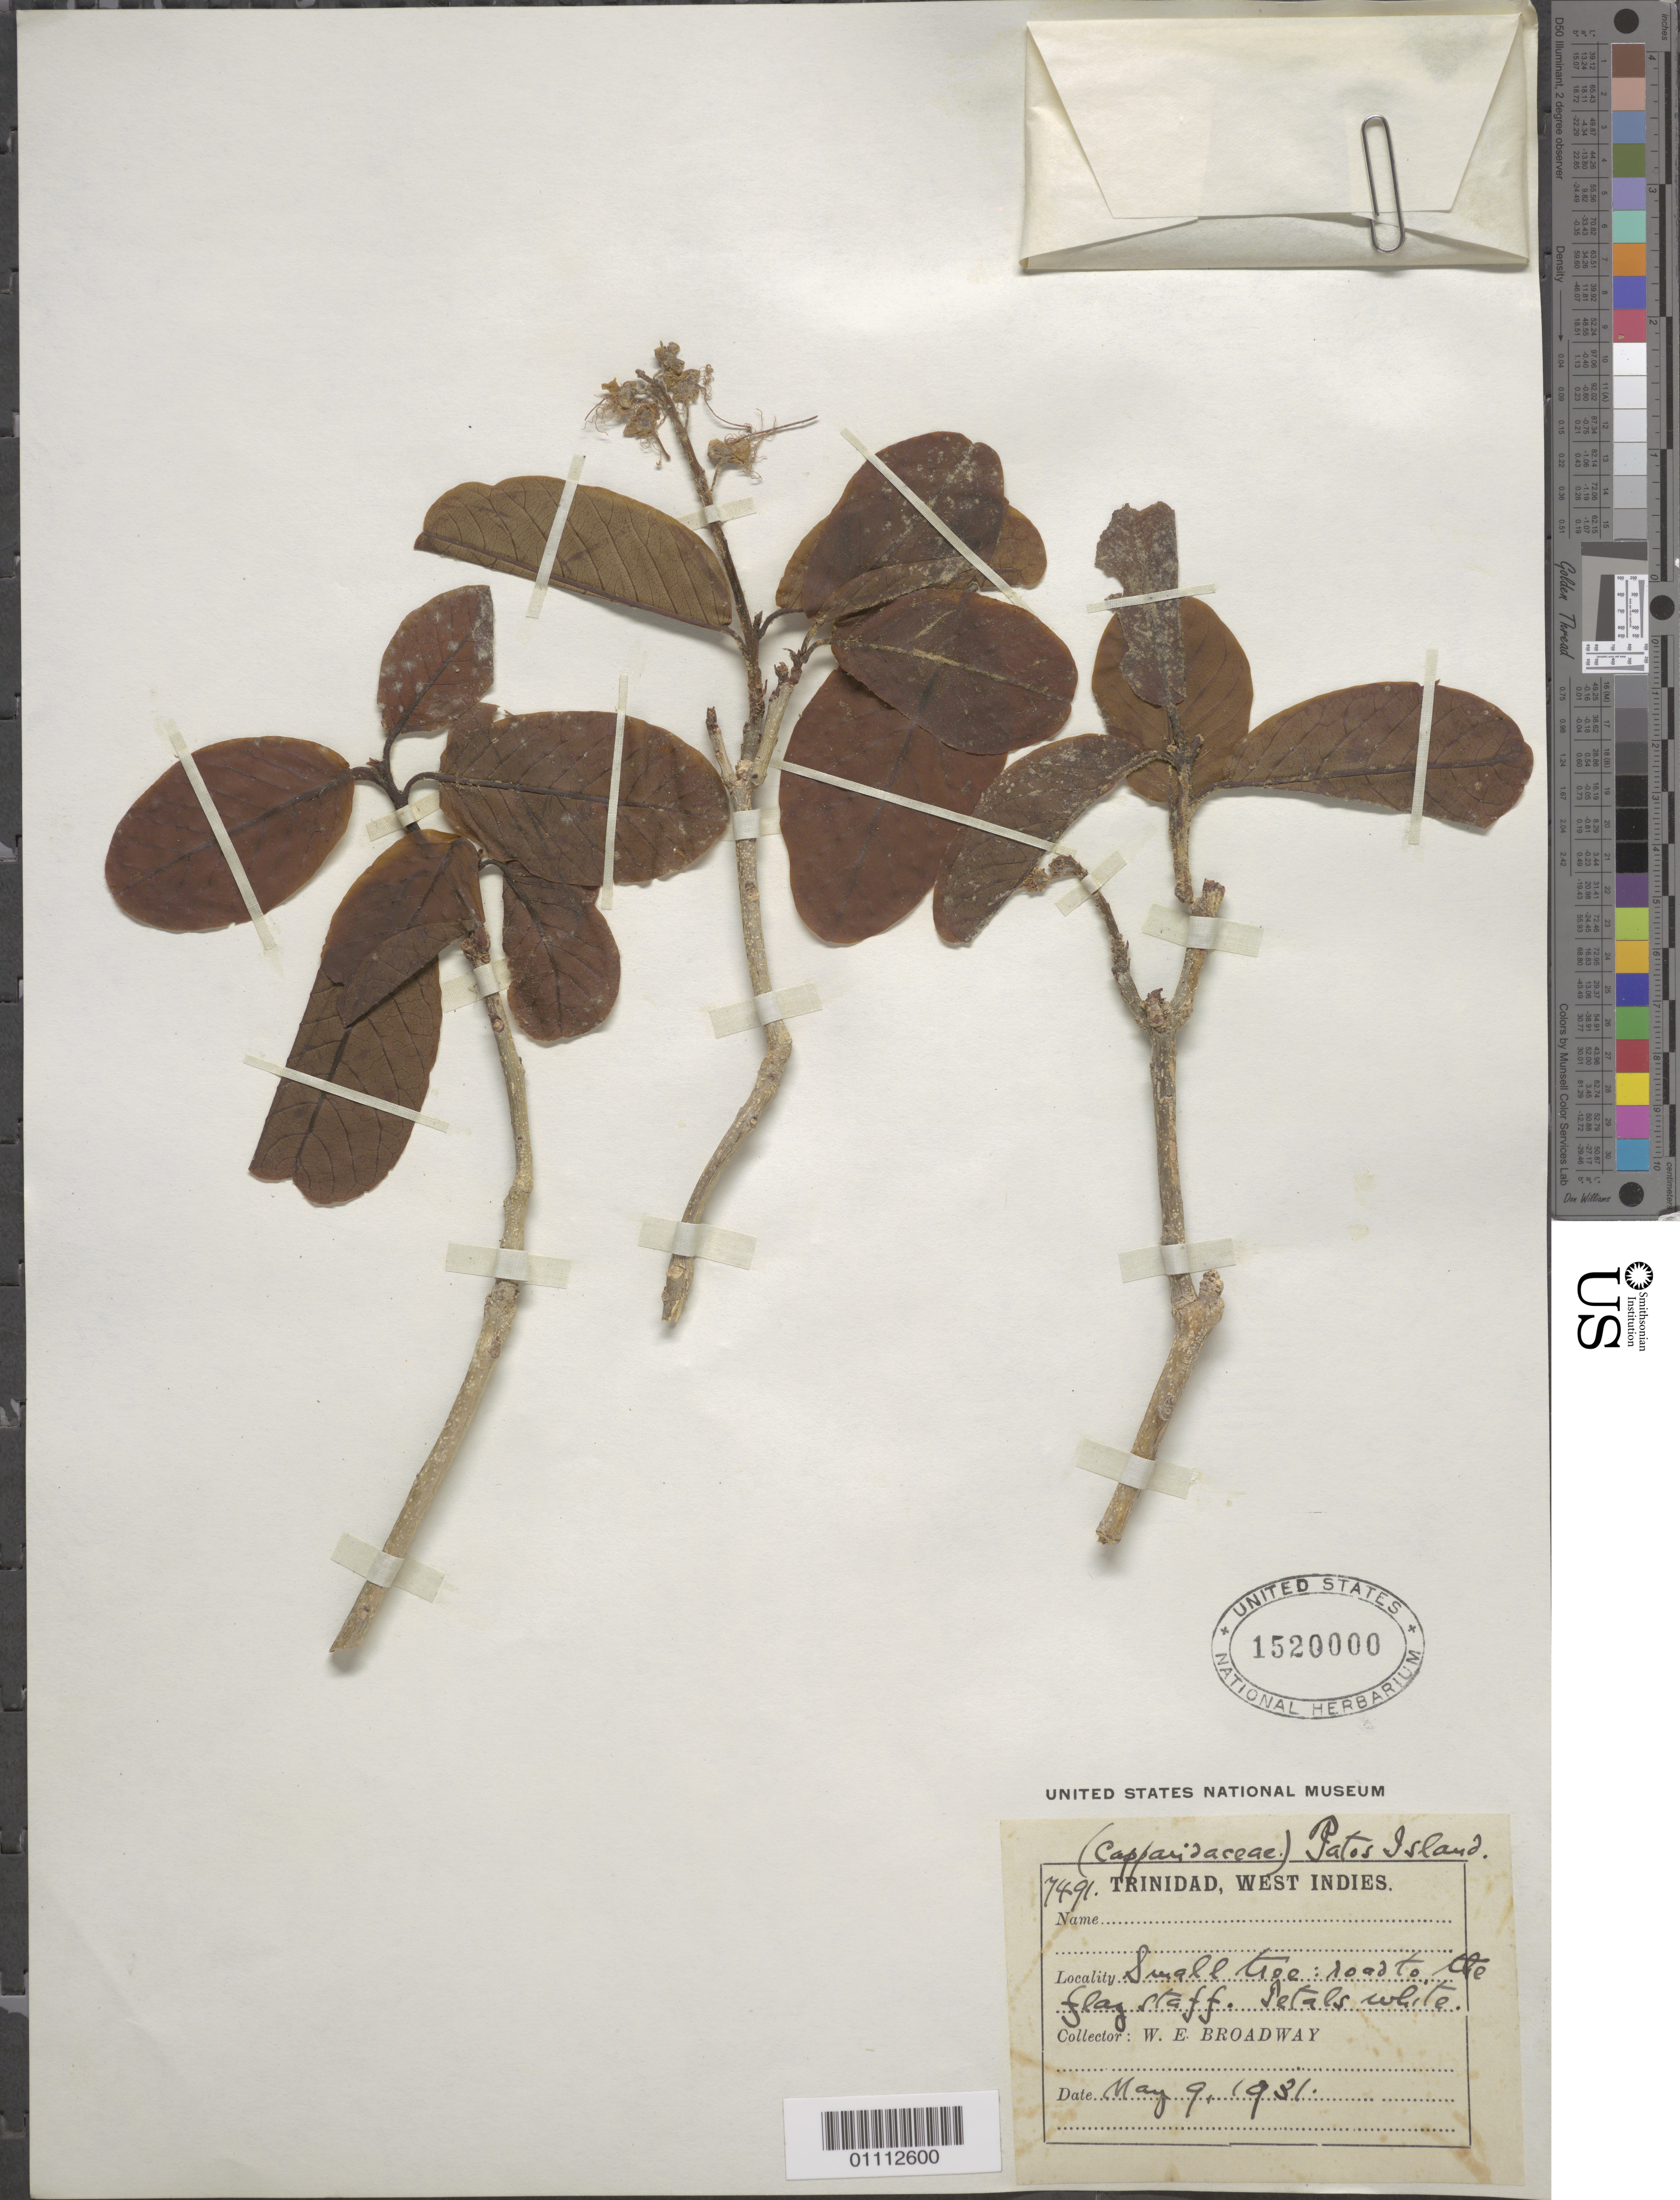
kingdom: Plantae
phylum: Tracheophyta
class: Magnoliopsida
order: Brassicales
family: Capparaceae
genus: Capparis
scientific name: Capparis tenuisiliqua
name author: Jacq.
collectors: W. E. Broadway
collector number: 7491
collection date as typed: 09 May 1931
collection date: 1931-05-09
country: Trinidad and Tobago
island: Patos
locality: Road to the flagstaff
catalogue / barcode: US 1520000